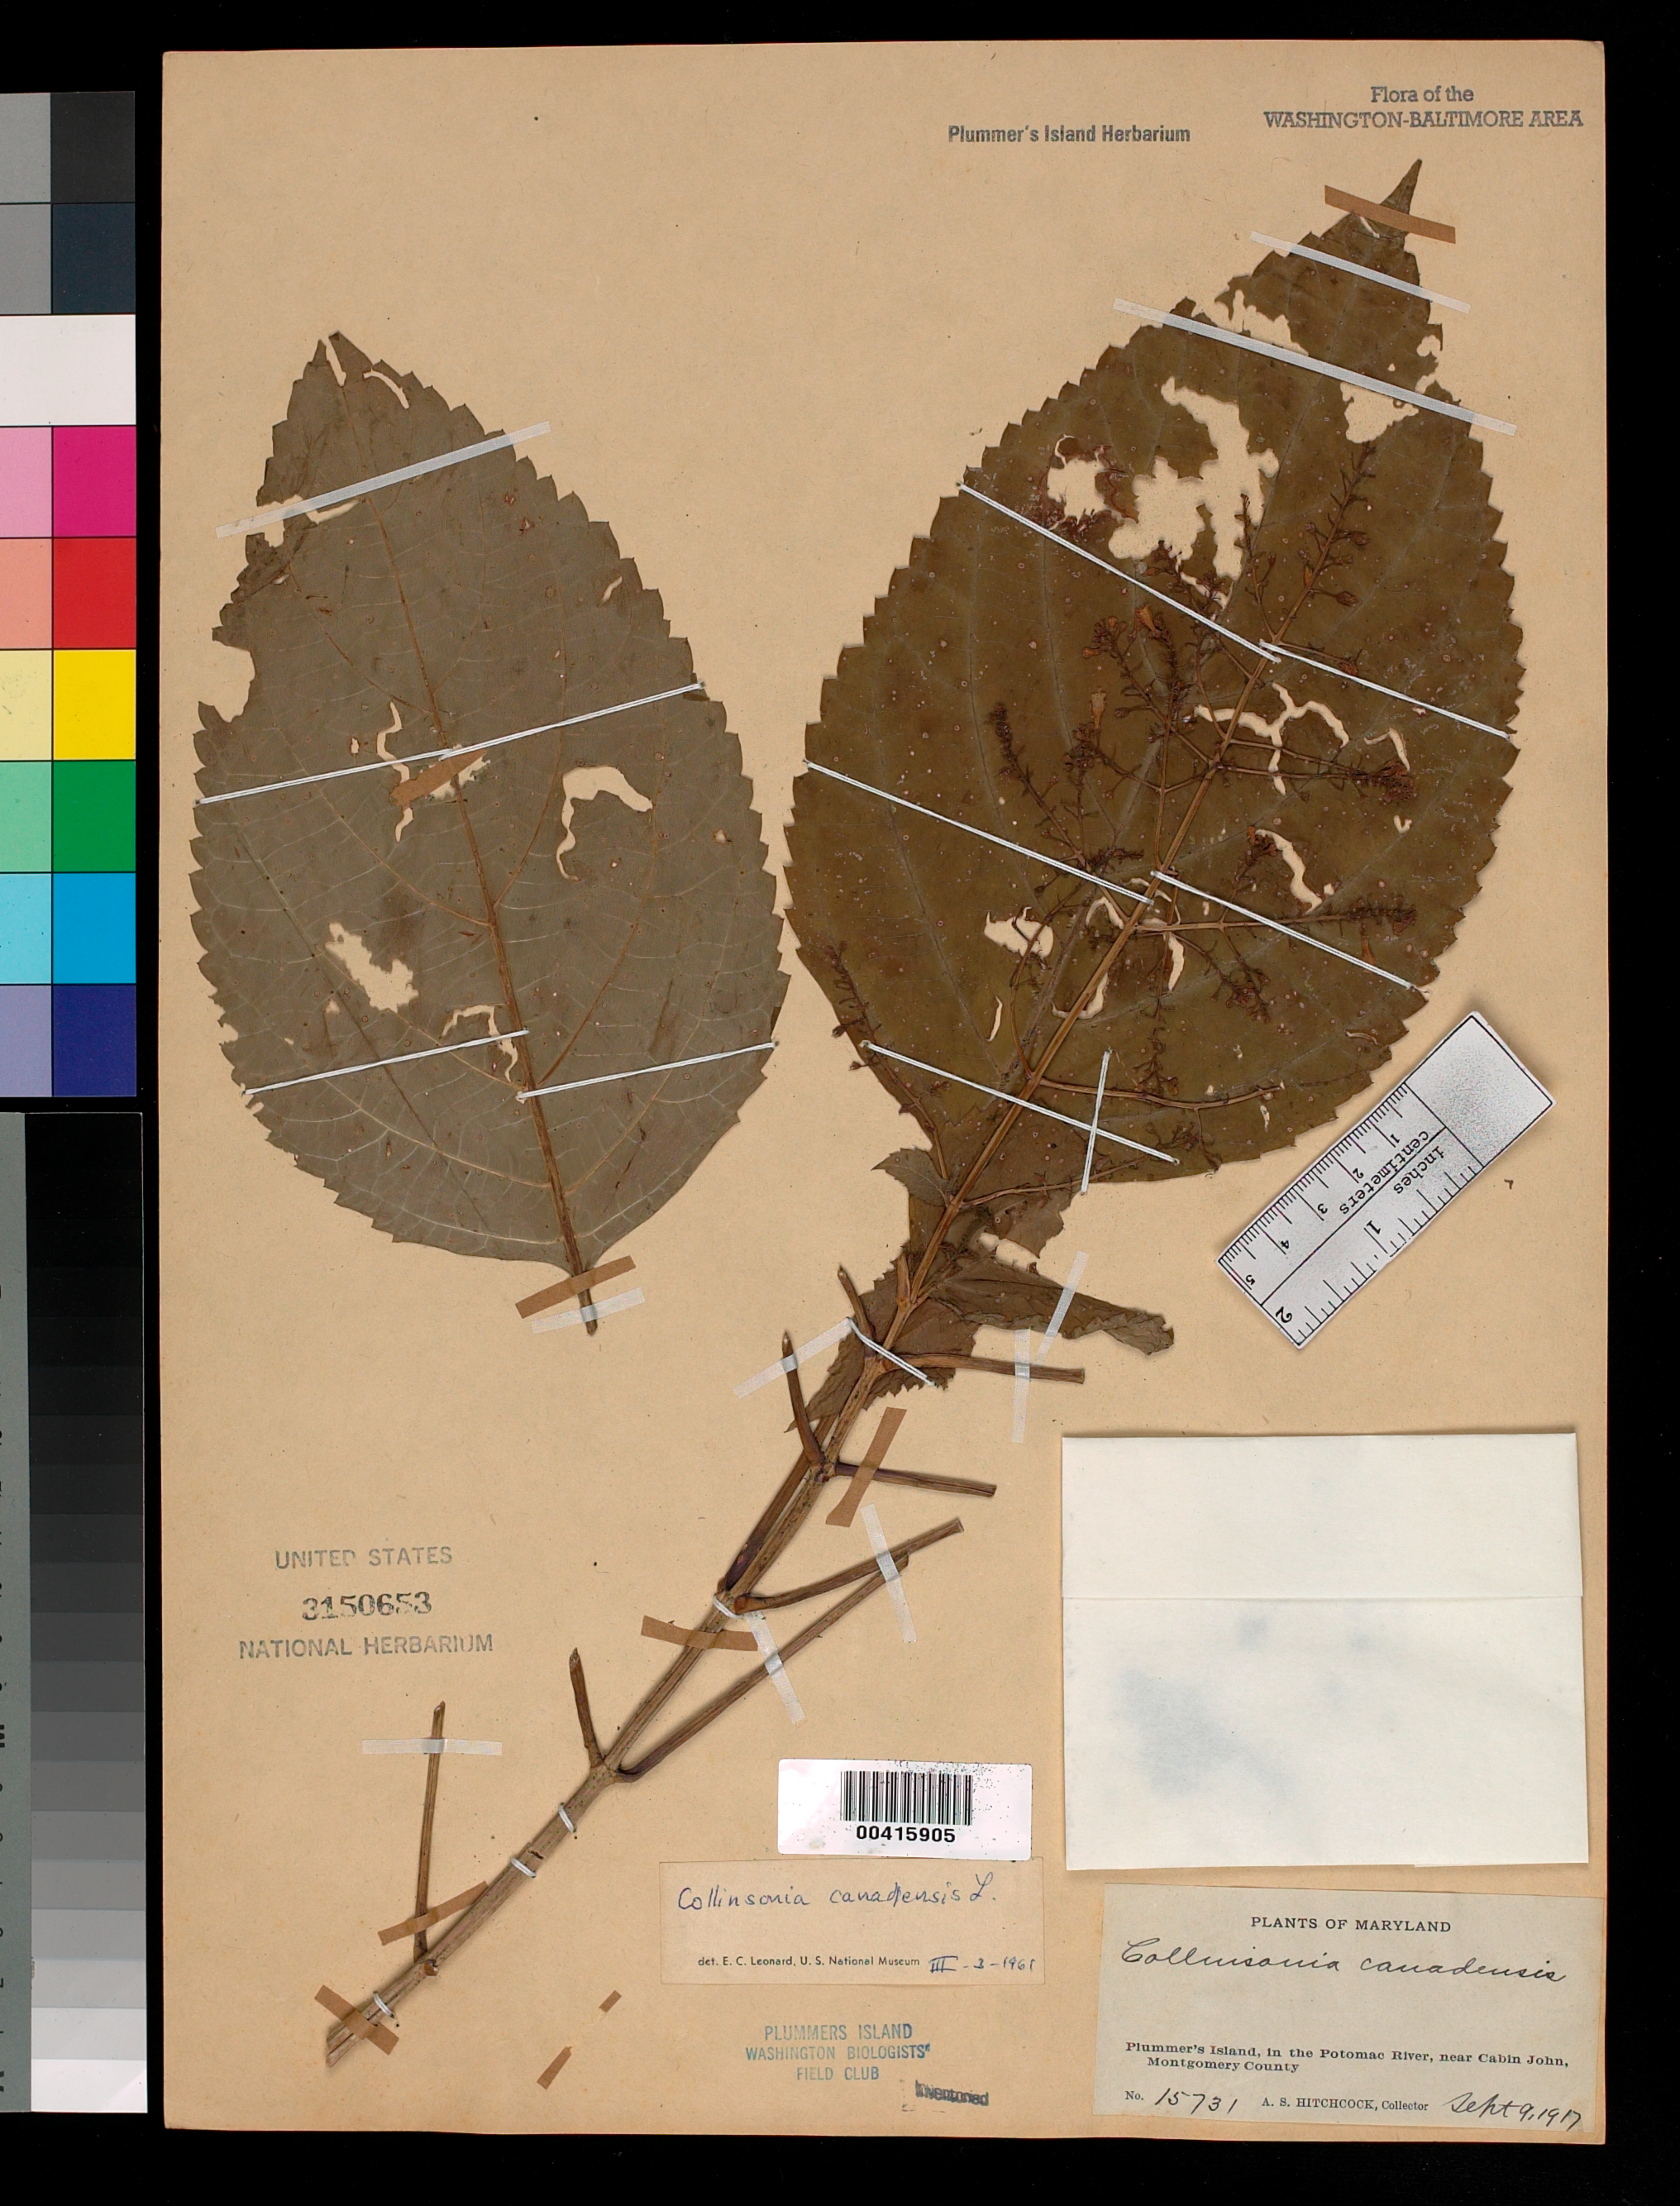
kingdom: Plantae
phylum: Tracheophyta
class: Magnoliopsida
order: Lamiales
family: Lamiaceae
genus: Collinsonia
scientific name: Collinsonia canadensis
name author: L.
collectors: A. S. Hitchcock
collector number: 15731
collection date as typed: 09 Sep 1917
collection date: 1917-09-09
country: United States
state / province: Maryland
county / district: Montgomery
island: Plummers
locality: Plummer's Island C. & O. Canal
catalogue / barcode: US 3150653